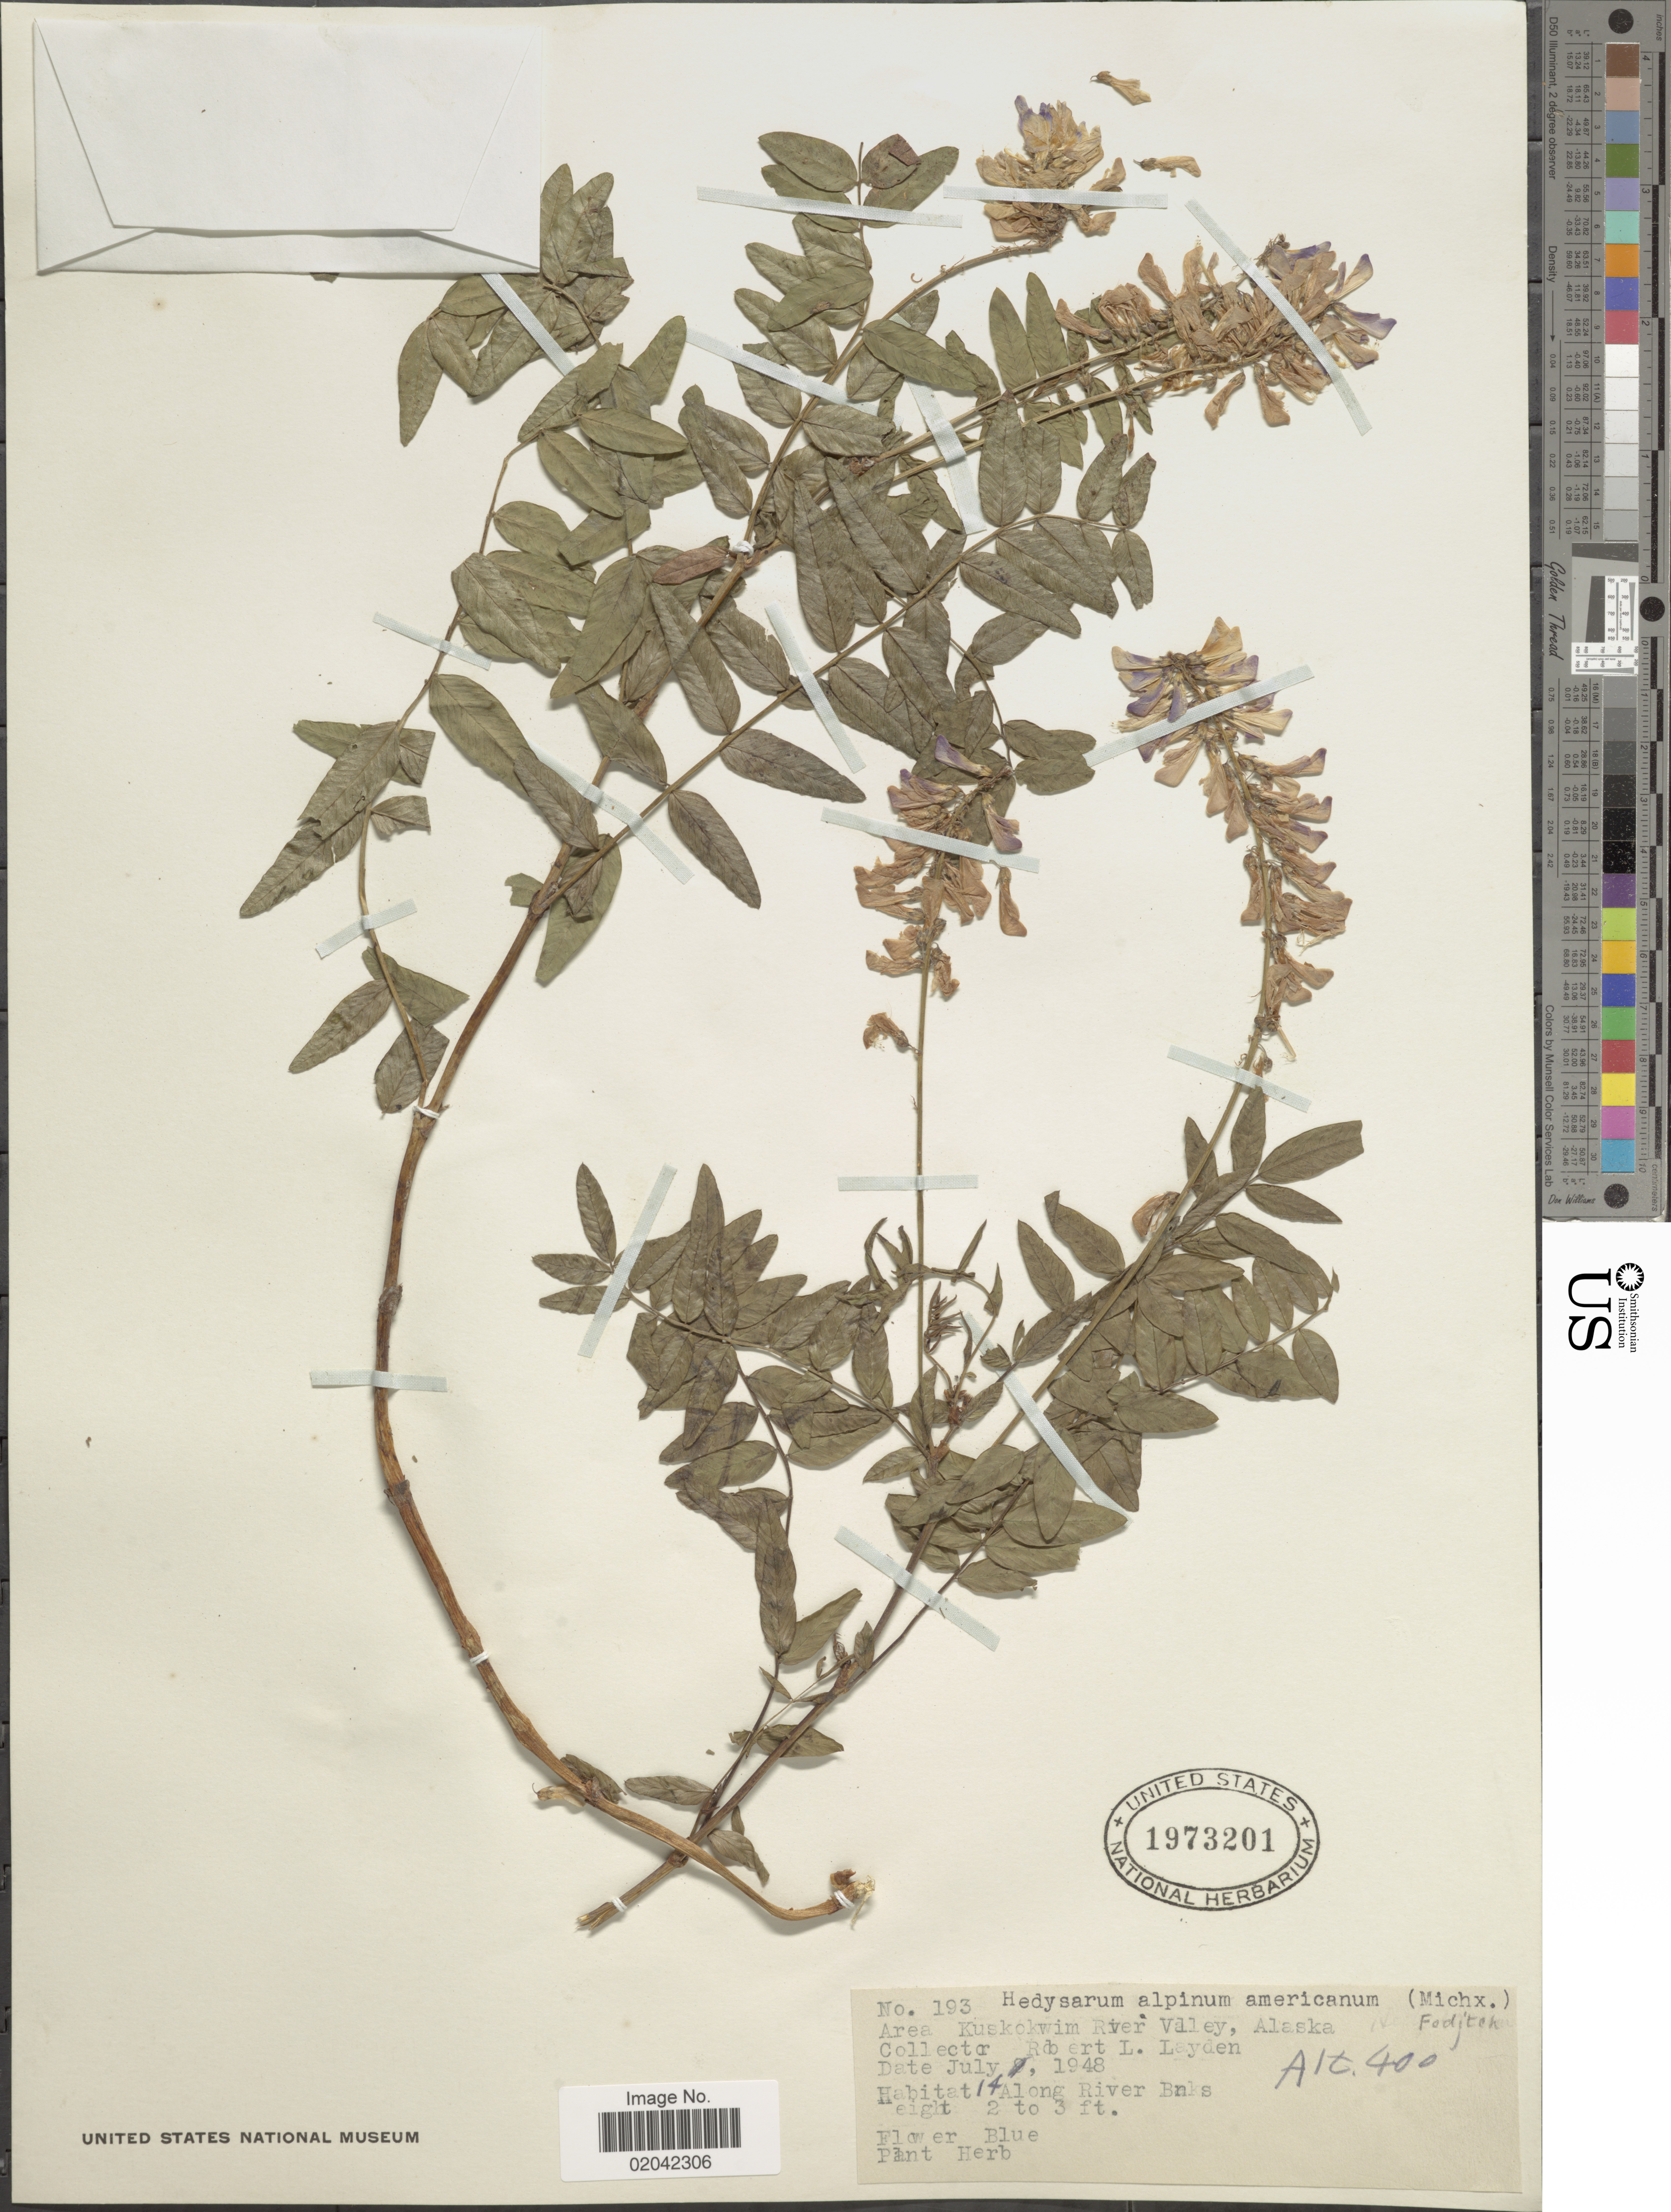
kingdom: Plantae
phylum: Tracheophyta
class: Magnoliopsida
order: Fabales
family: Fabaceae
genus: Hedysarum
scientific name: Hedysarum alpinum var. americanum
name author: Michx. ex Pursh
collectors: R. Layden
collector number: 193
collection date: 1948-07-14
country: United States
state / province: Alaska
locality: Area Kuskokwim River Valley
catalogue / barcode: US 1973201